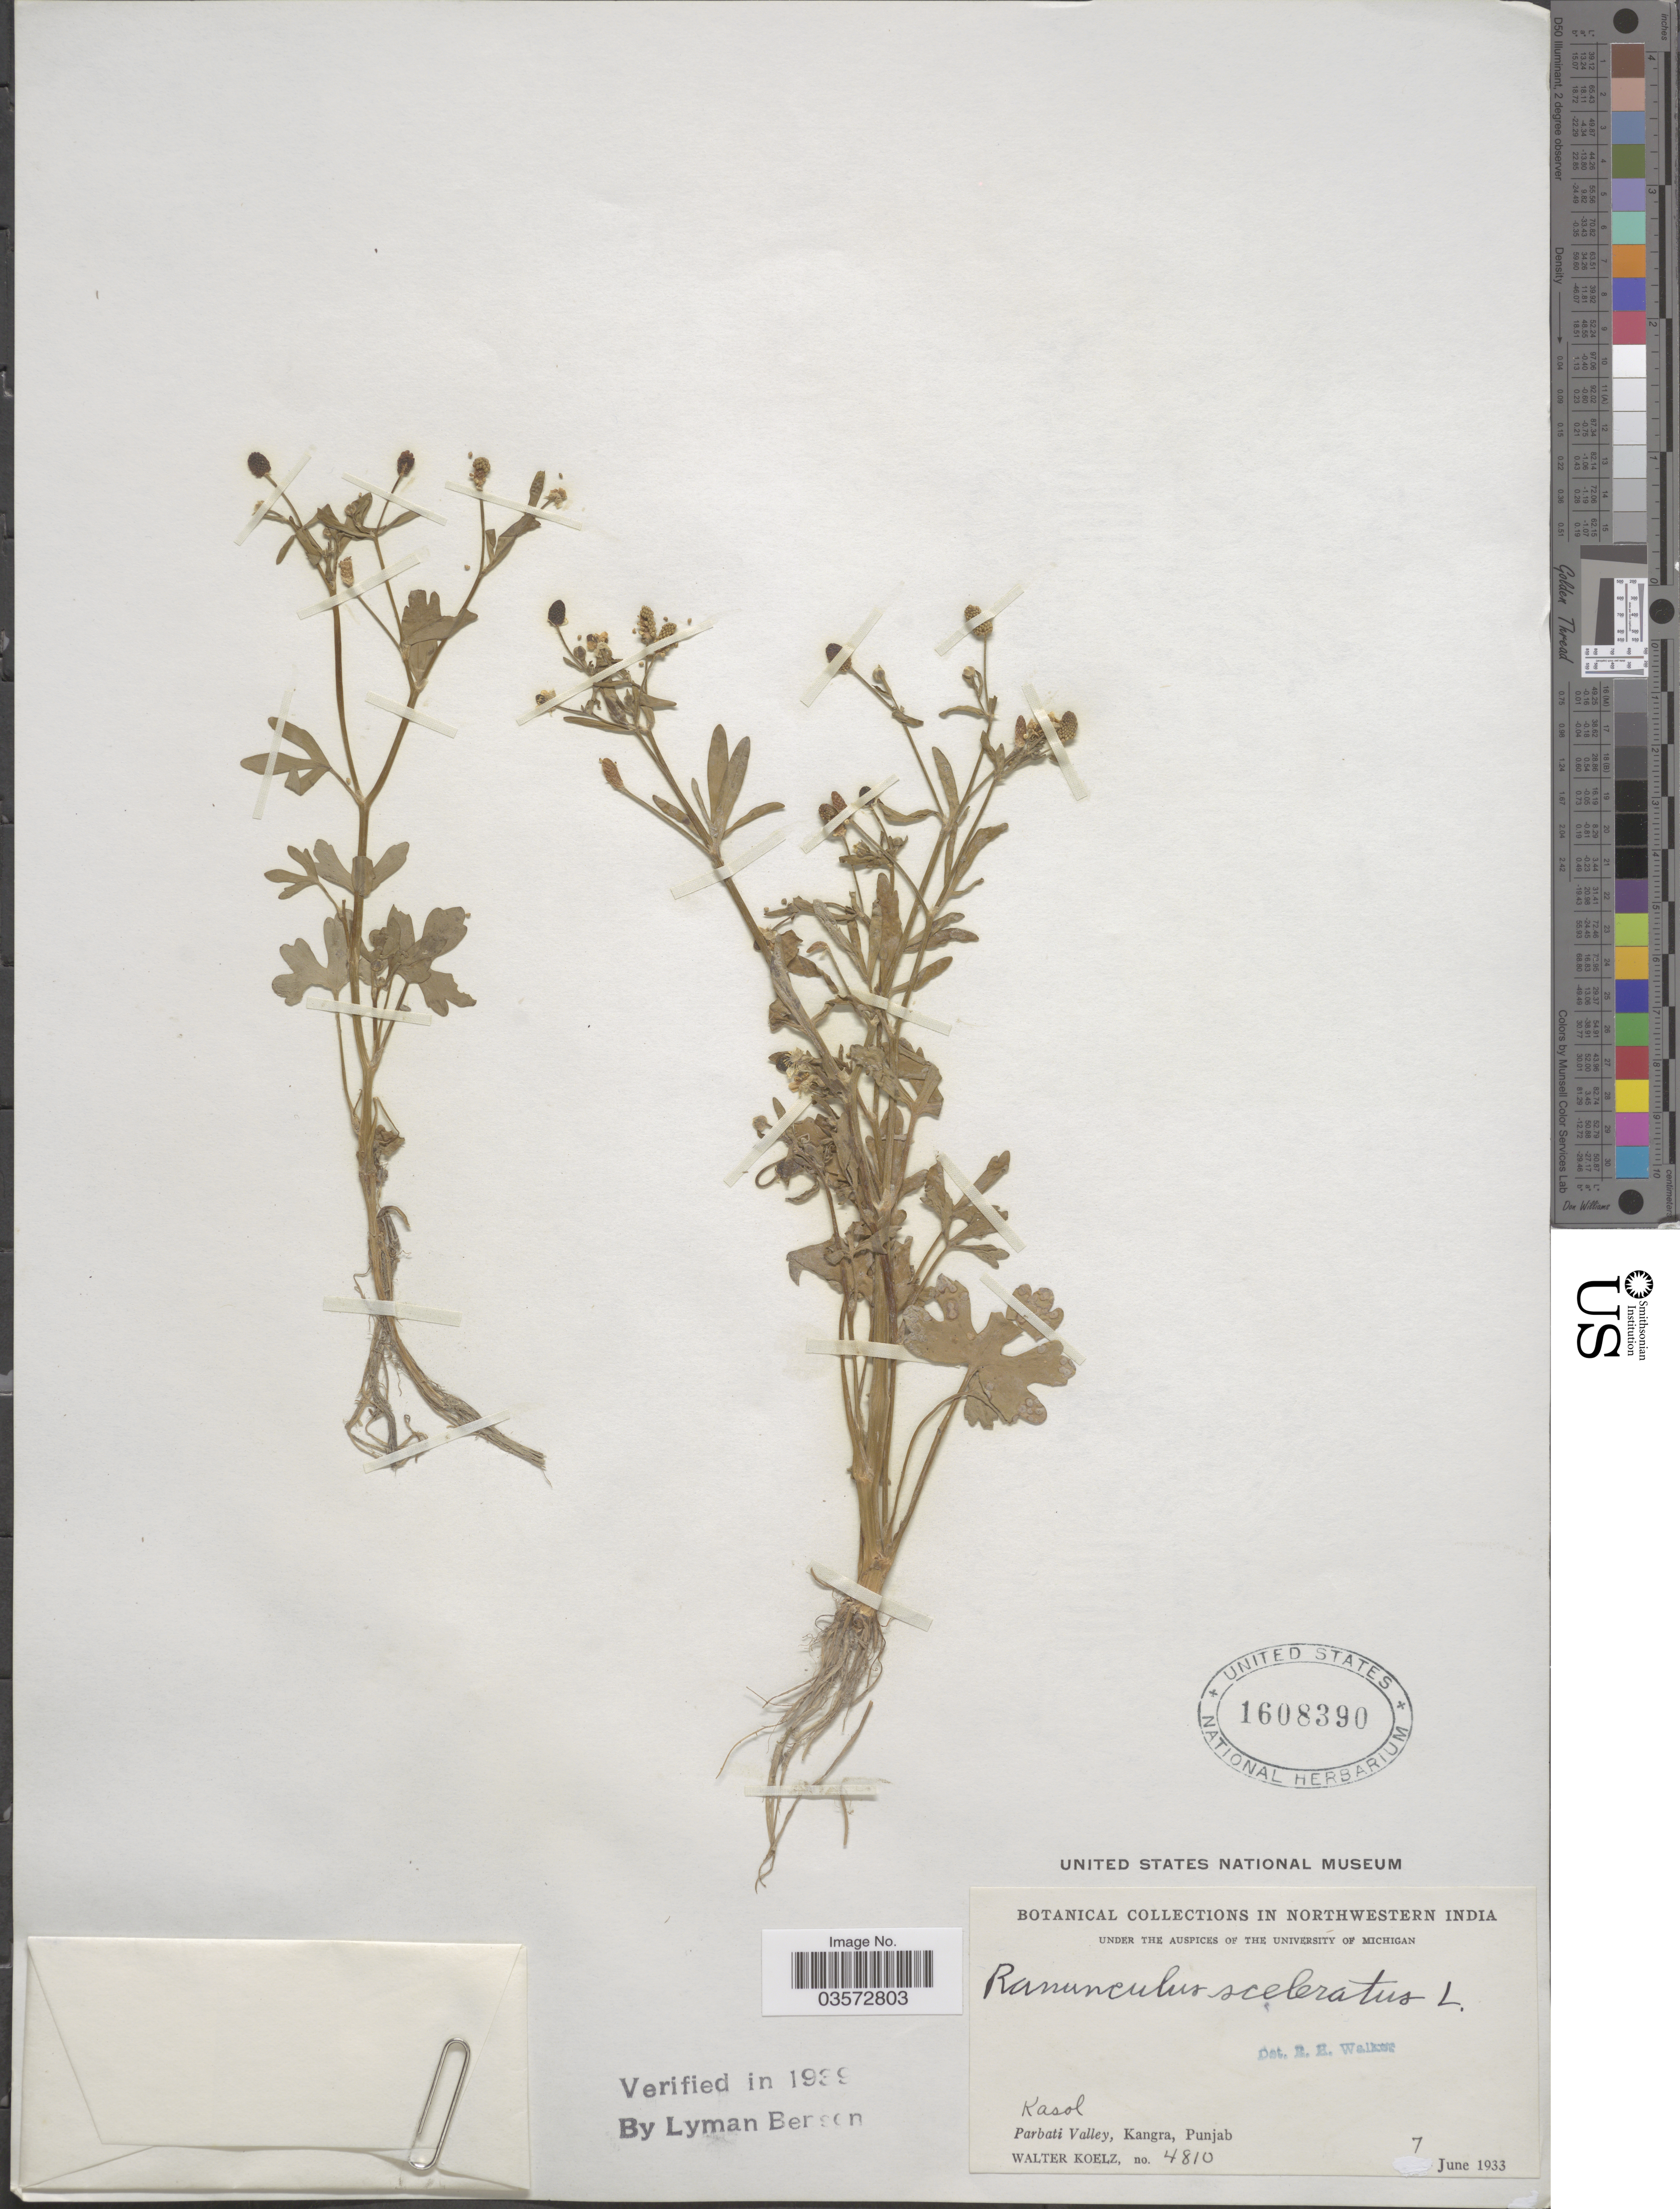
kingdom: Plantae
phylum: Tracheophyta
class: Magnoliopsida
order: Ranunculales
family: Ranunculaceae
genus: Ranunculus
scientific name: Ranunculus sceleratus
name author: L.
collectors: W. N. Koelz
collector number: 4810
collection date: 1933-06-07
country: India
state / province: Punjab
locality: Northwestern India. Kasol, Parbati Valley, Kangra, Punjab.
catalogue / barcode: US 1608390